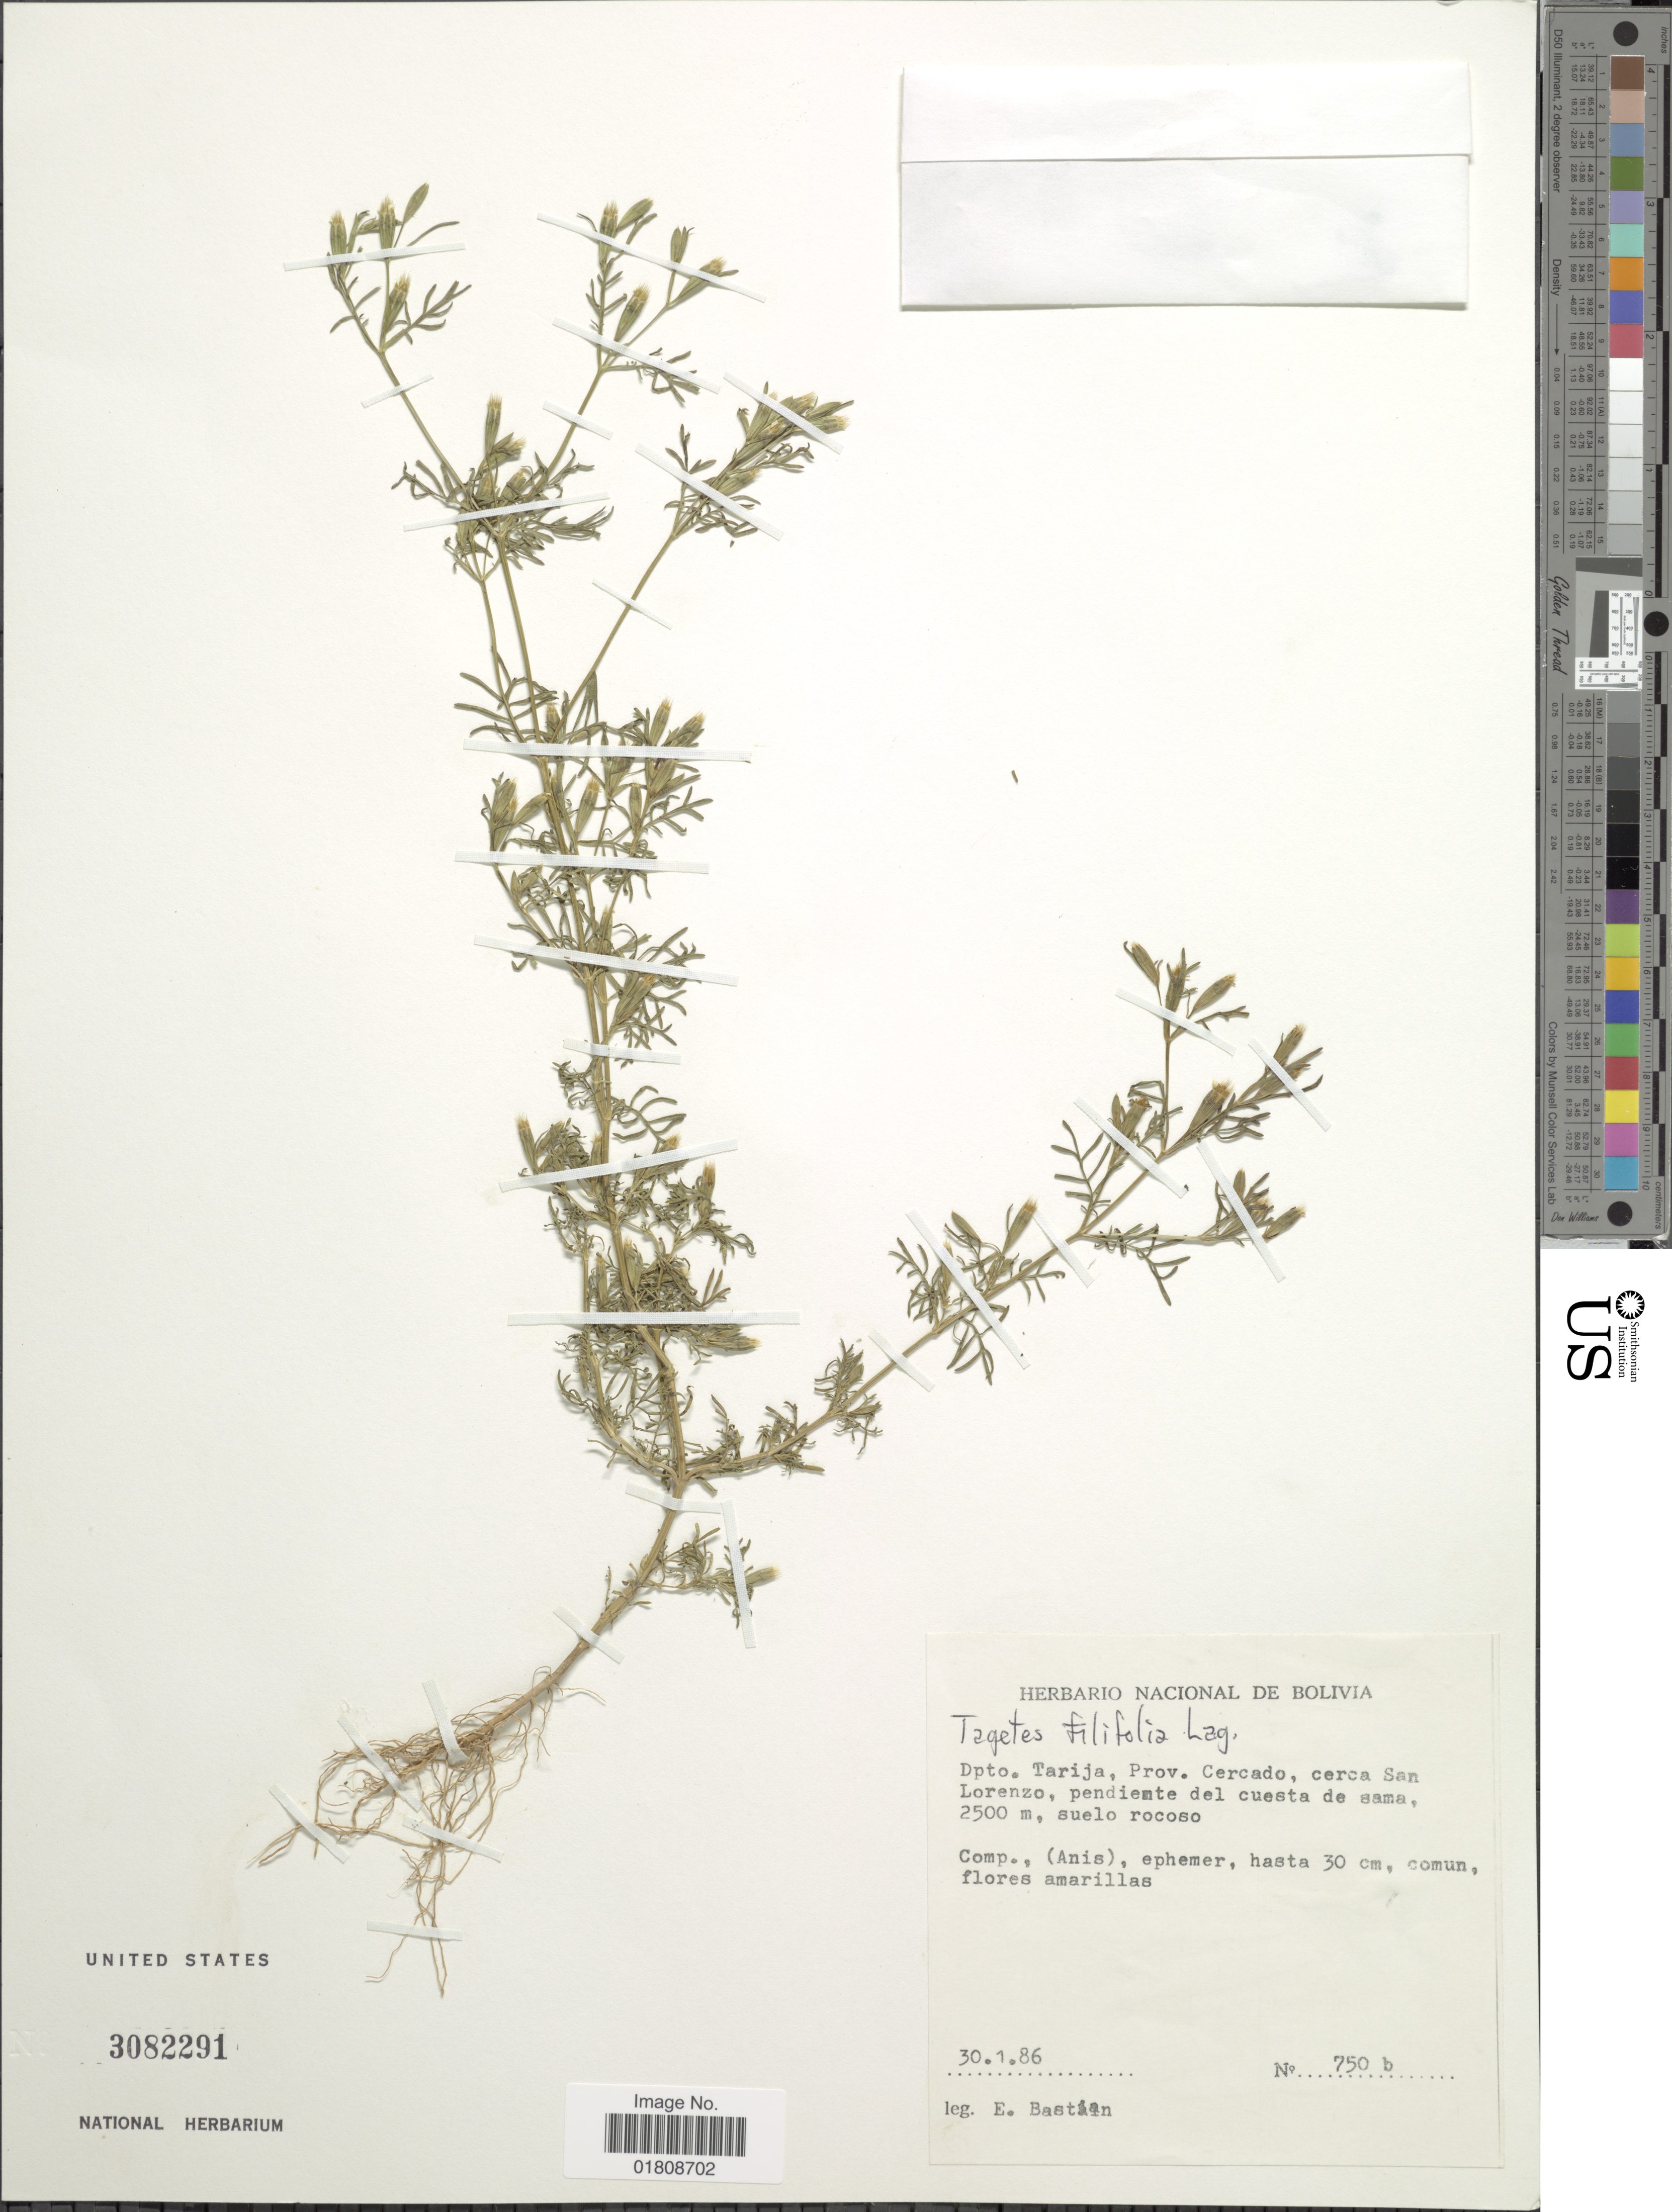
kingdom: Plantae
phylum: Tracheophyta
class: Magnoliopsida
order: Asterales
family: Asteraceae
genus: Tagetes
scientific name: Tagetes filifolia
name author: Lag.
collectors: E. Bastian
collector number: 750b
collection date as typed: Transcribed d/m/y: 30/1/86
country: Bolivia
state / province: Tarija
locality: Prov. Cercado, cerca San Lorenzo, pendiente del cuesta de sama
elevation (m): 2500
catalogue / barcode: US 3082291